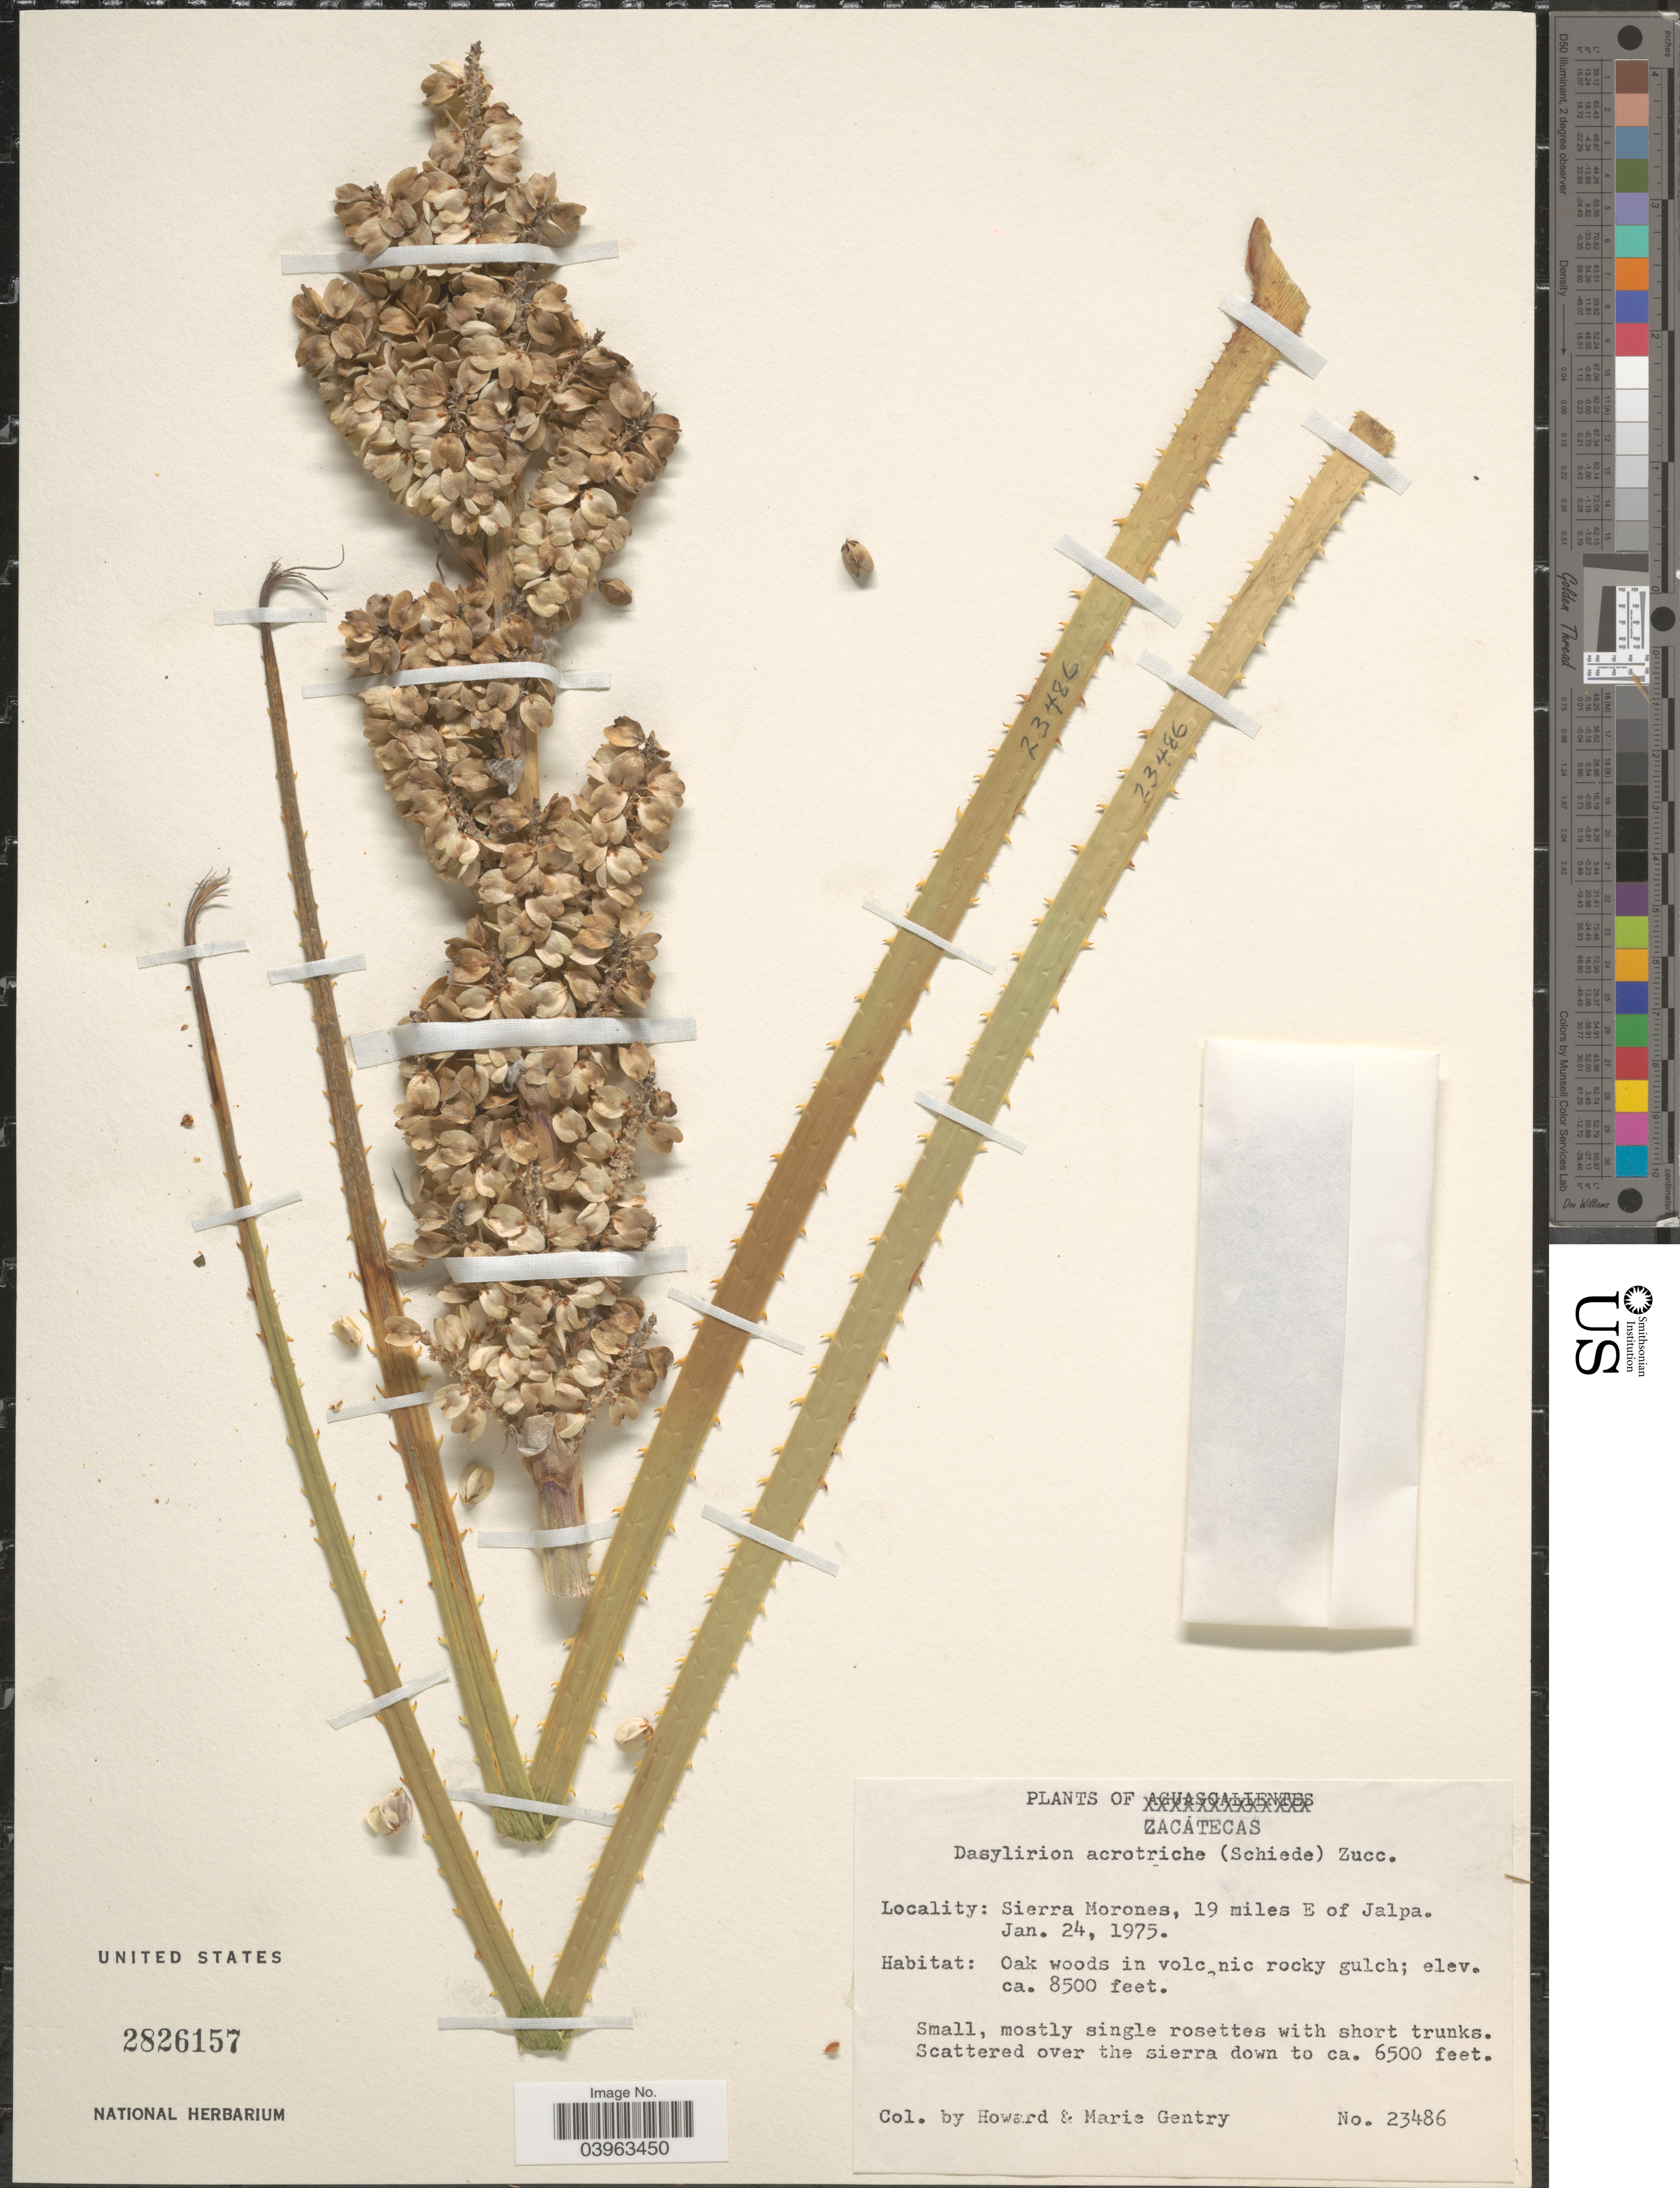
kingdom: Plantae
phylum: Tracheophyta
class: Liliopsida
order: Asparagales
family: Asparagaceae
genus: Dasylirion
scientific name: Dasylirion acrotrichum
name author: (Schiede) Zucc.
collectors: H. S. Gentry & M. Gentry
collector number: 23486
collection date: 1975-01-24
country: Mexico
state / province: Zacatecas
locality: Sierra Morones, 19 miles E of Jalpa. Oak woods in volcanic rocky gulch.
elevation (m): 1981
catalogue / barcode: US 2826157